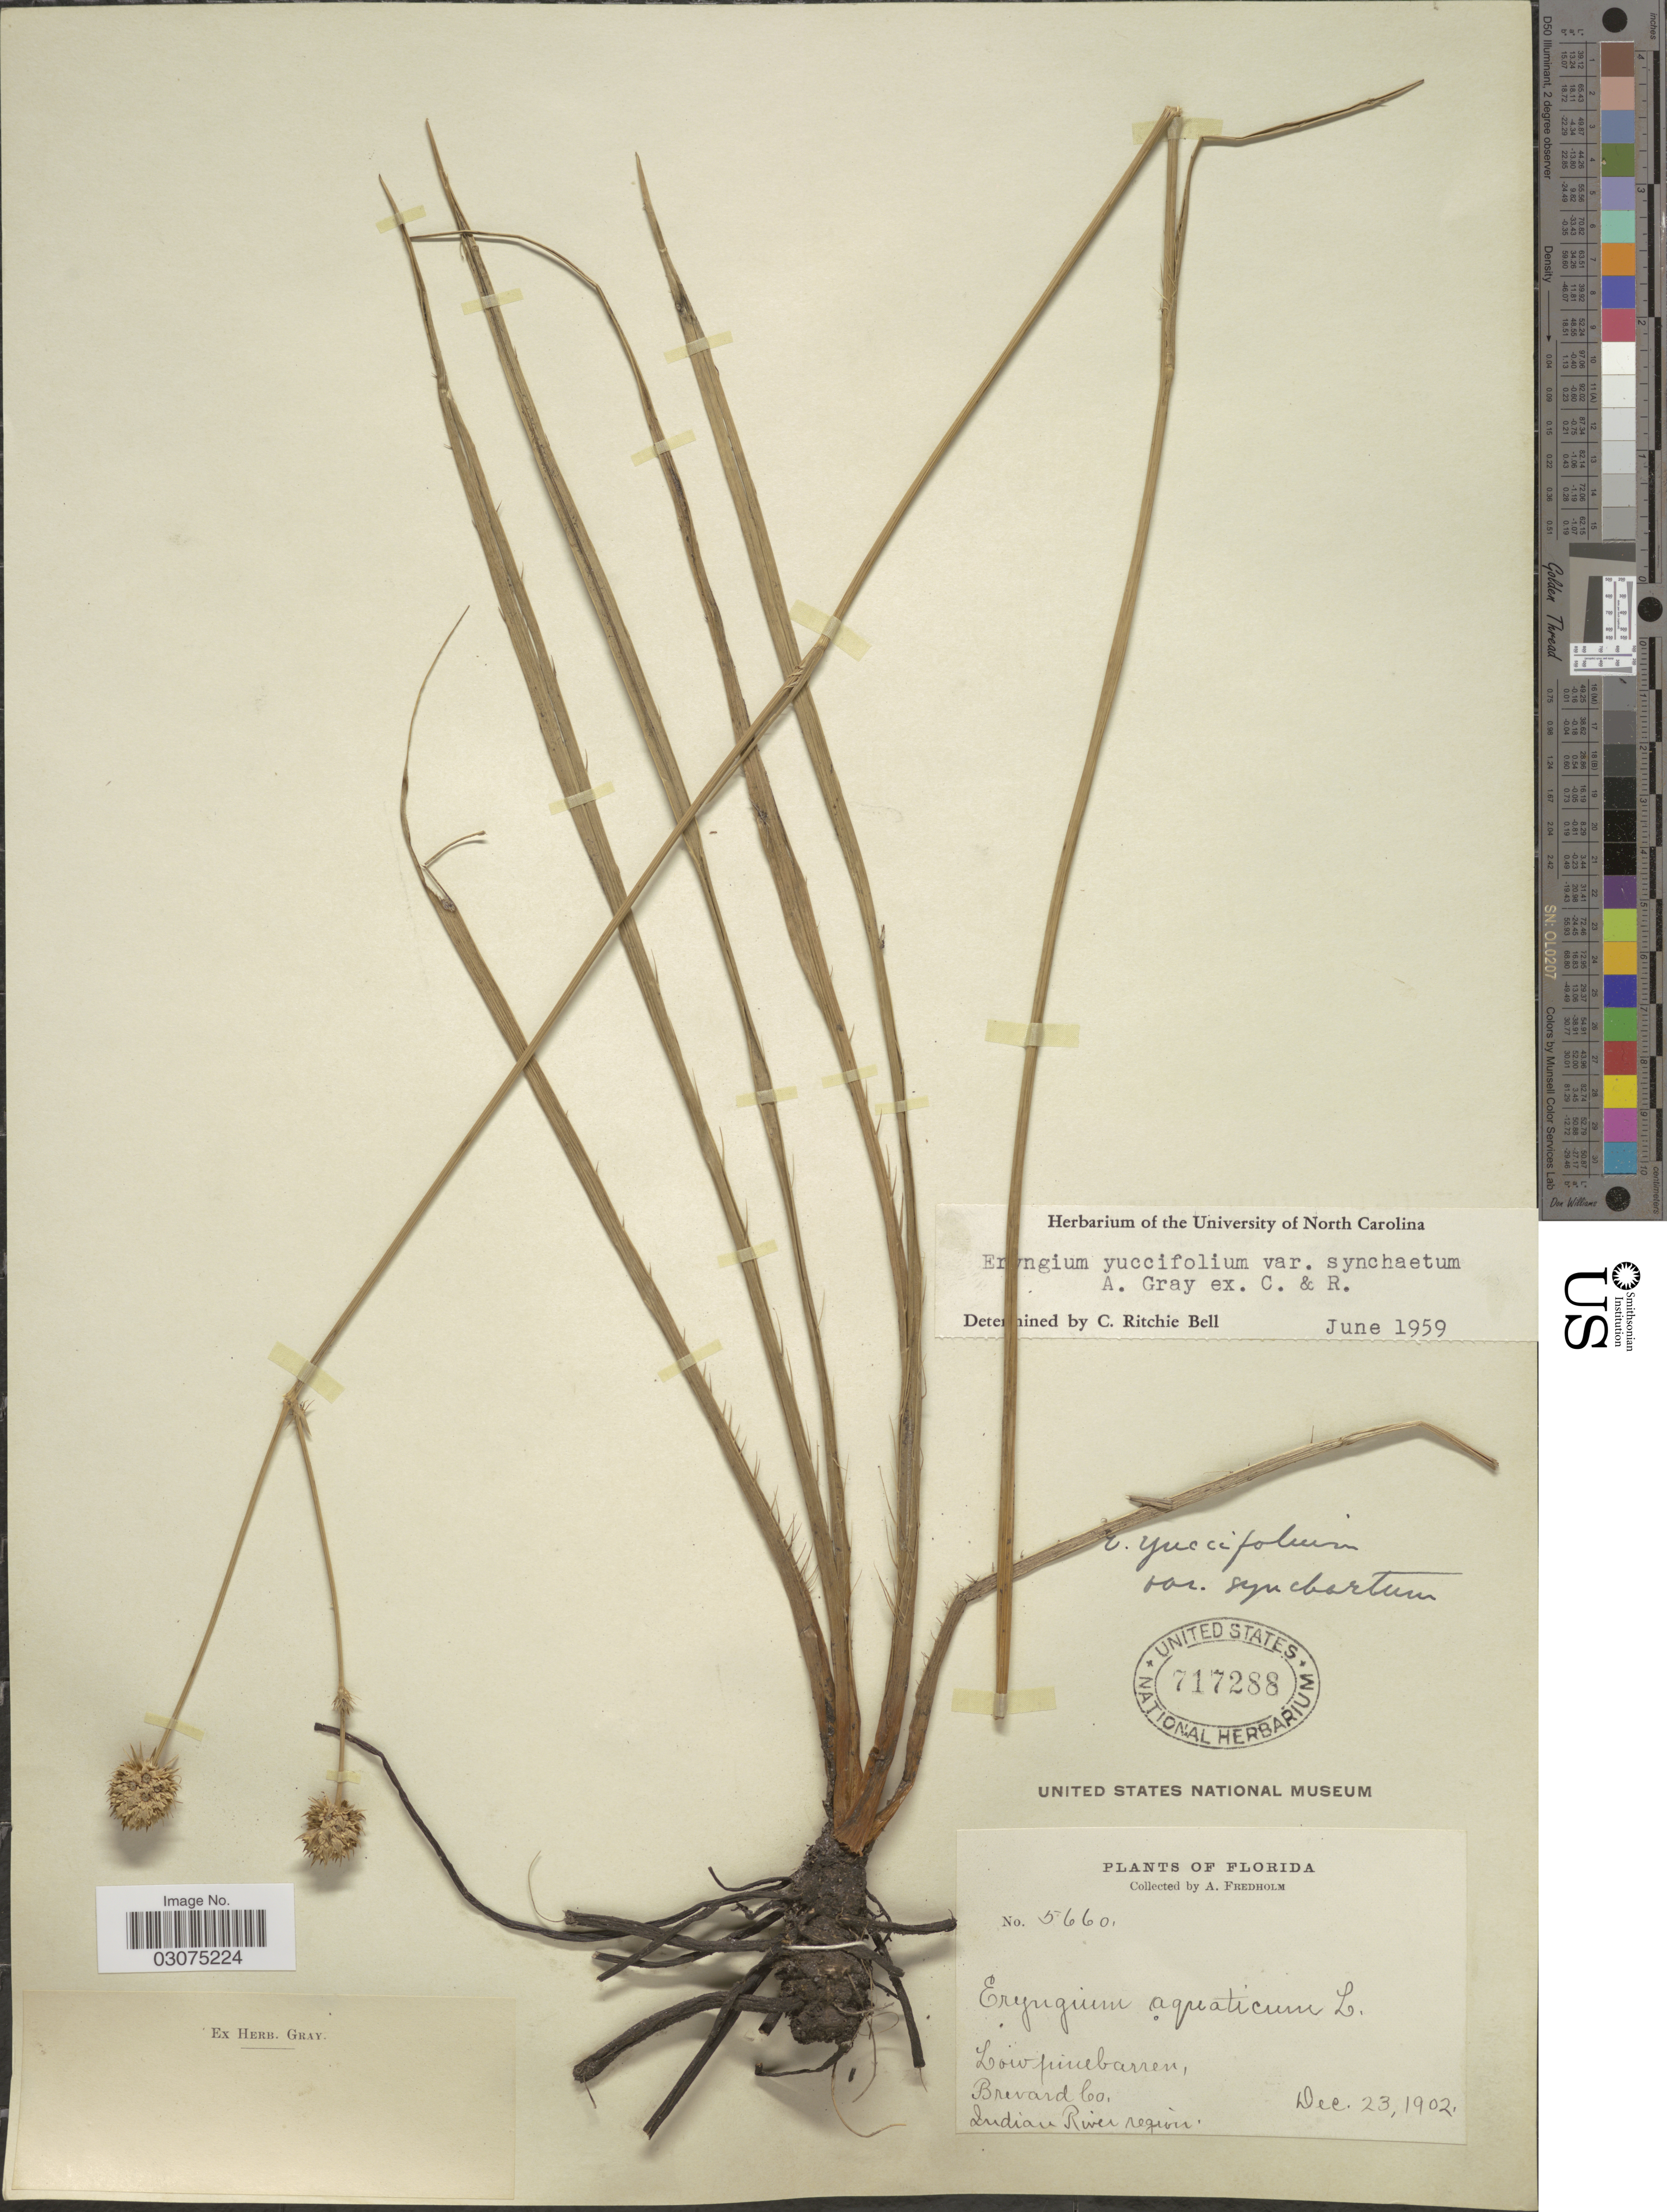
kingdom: Plantae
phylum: Tracheophyta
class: Magnoliopsida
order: Apiales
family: Apiaceae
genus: Eryngium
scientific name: Eryngium yuccifolium var. synchaetum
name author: A. Gray ex J.M. Coult. & Rose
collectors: A. Fredholm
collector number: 5660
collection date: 1902-12-23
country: United States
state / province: Florida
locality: Low pine barren, Brevard Co. Indian River region.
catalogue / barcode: US 717288